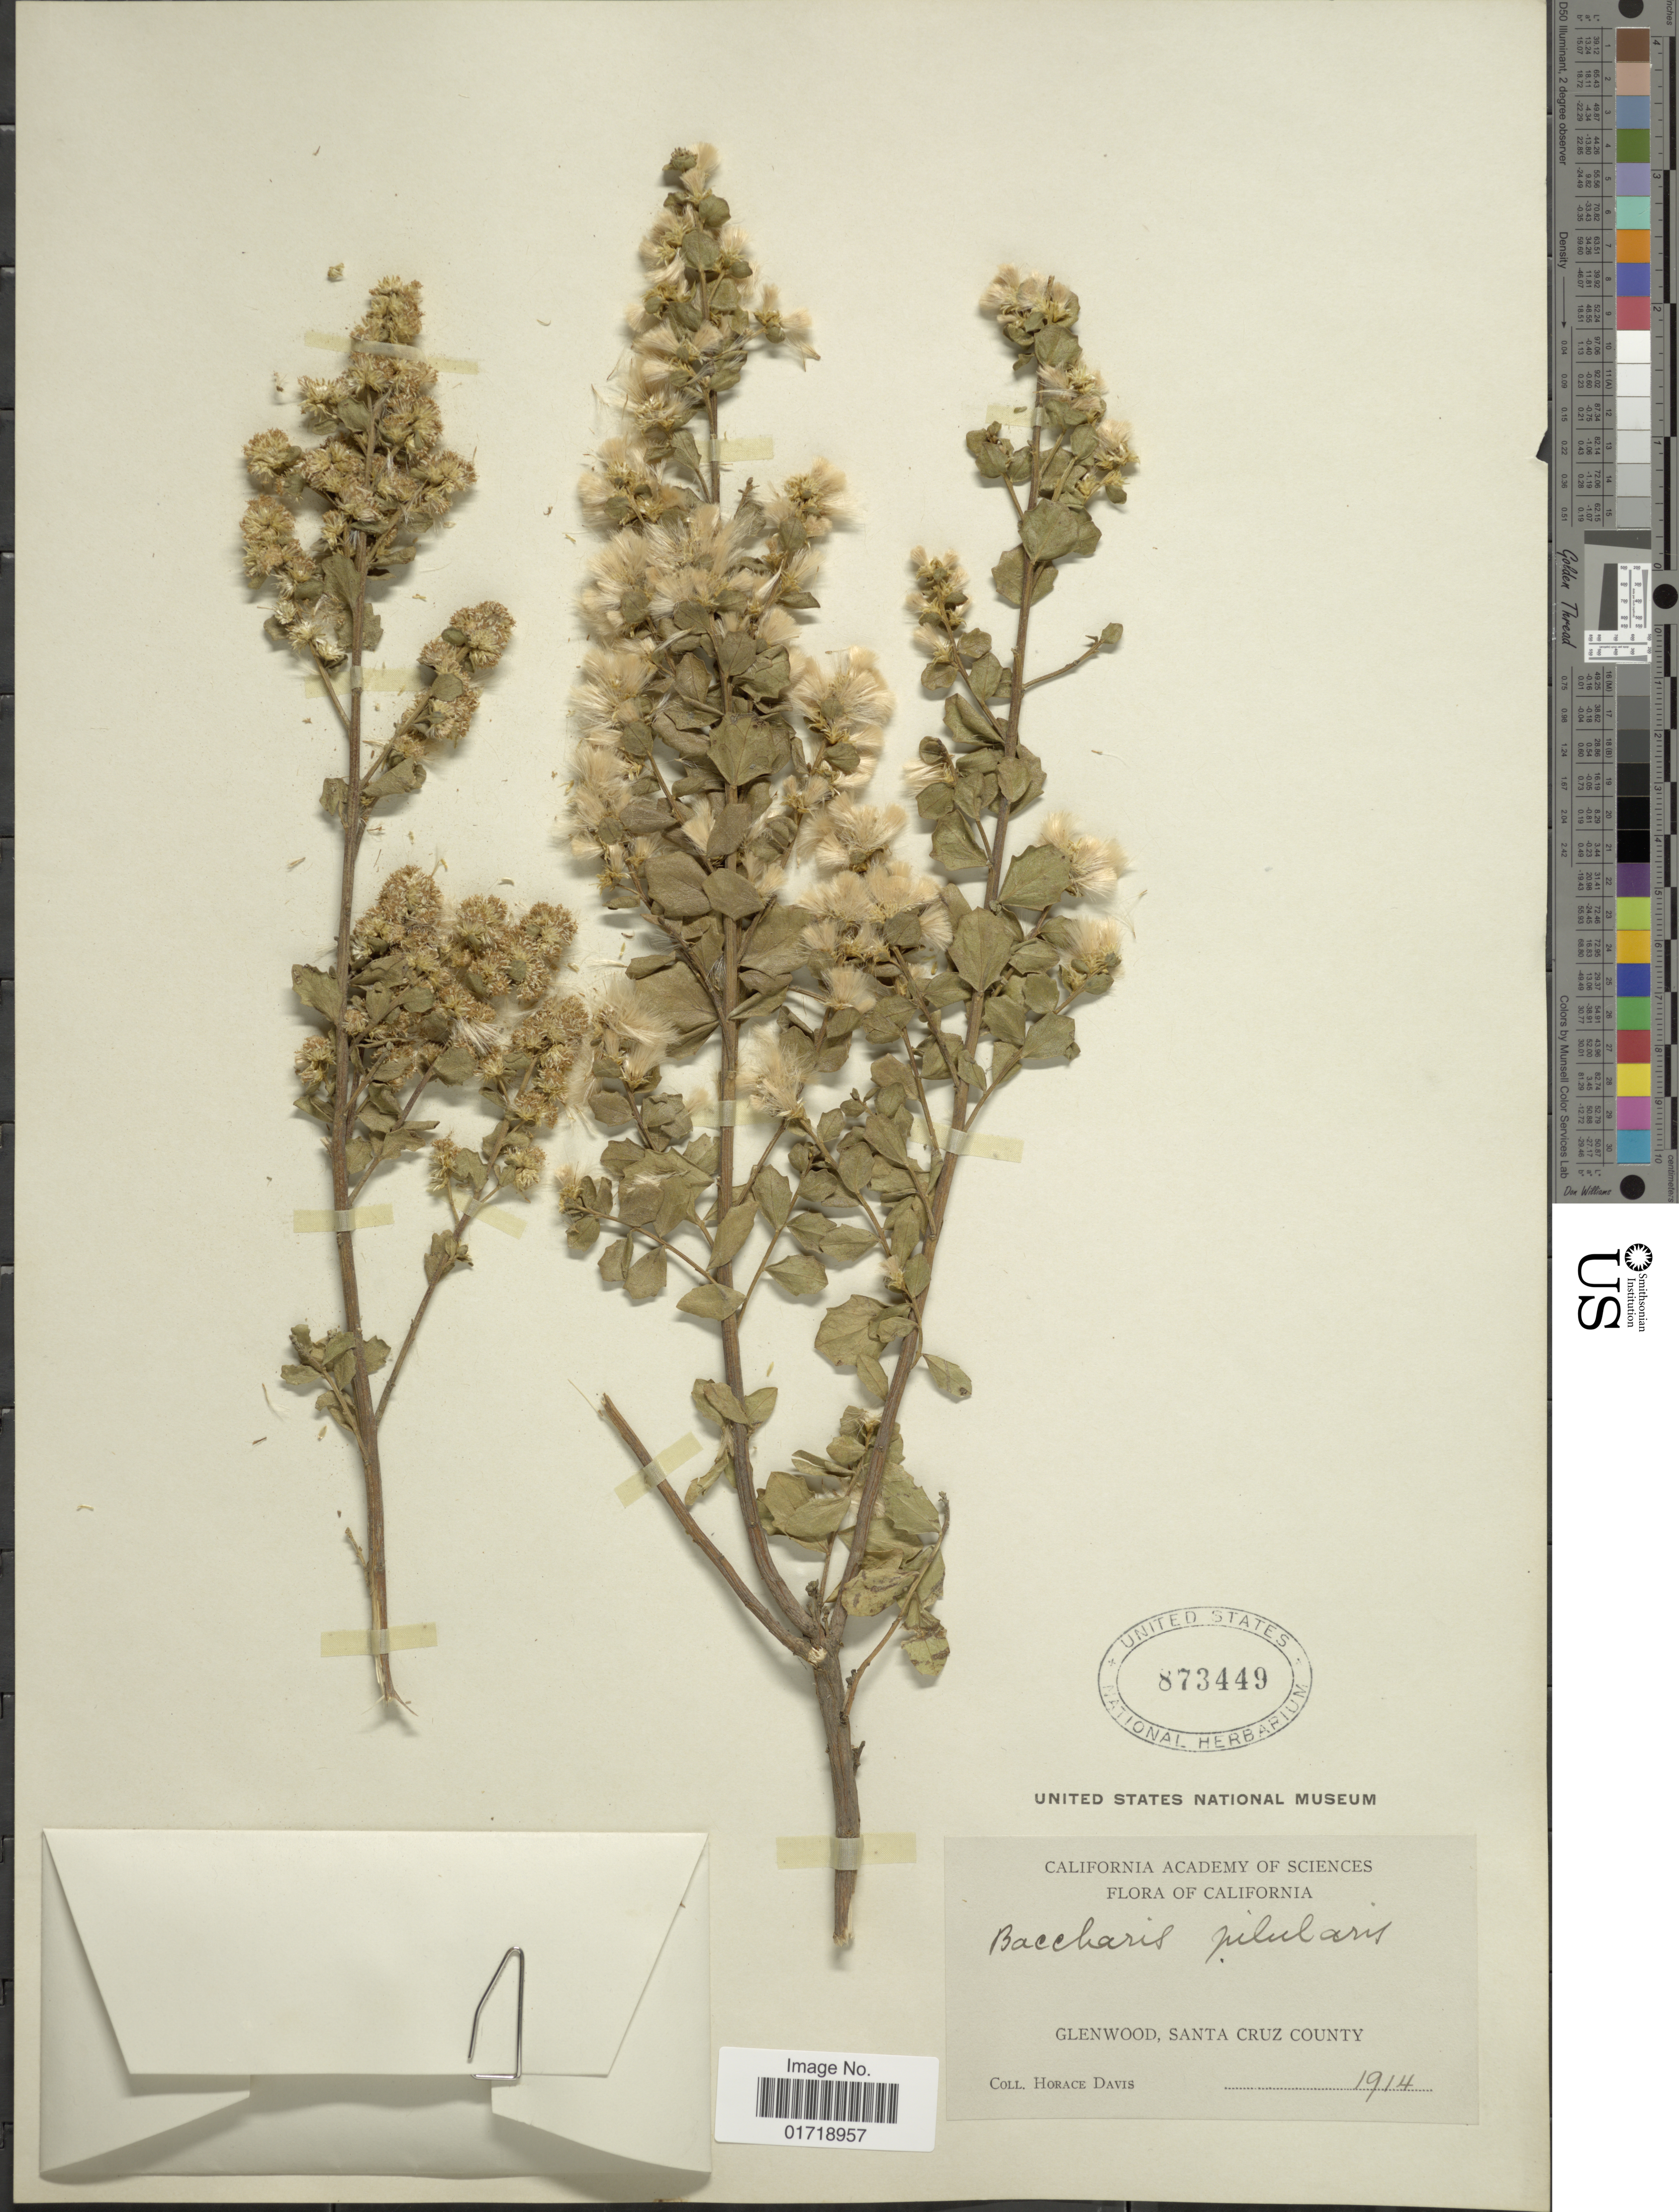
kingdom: Plantae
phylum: Tracheophyta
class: Magnoliopsida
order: Asterales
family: Asteraceae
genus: Baccharis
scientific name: Baccharis pilularis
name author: DC.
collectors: H. Davis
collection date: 1914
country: United States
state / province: California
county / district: Santa Cruz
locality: Glenwood, Santa Cruz County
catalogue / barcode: US 873449